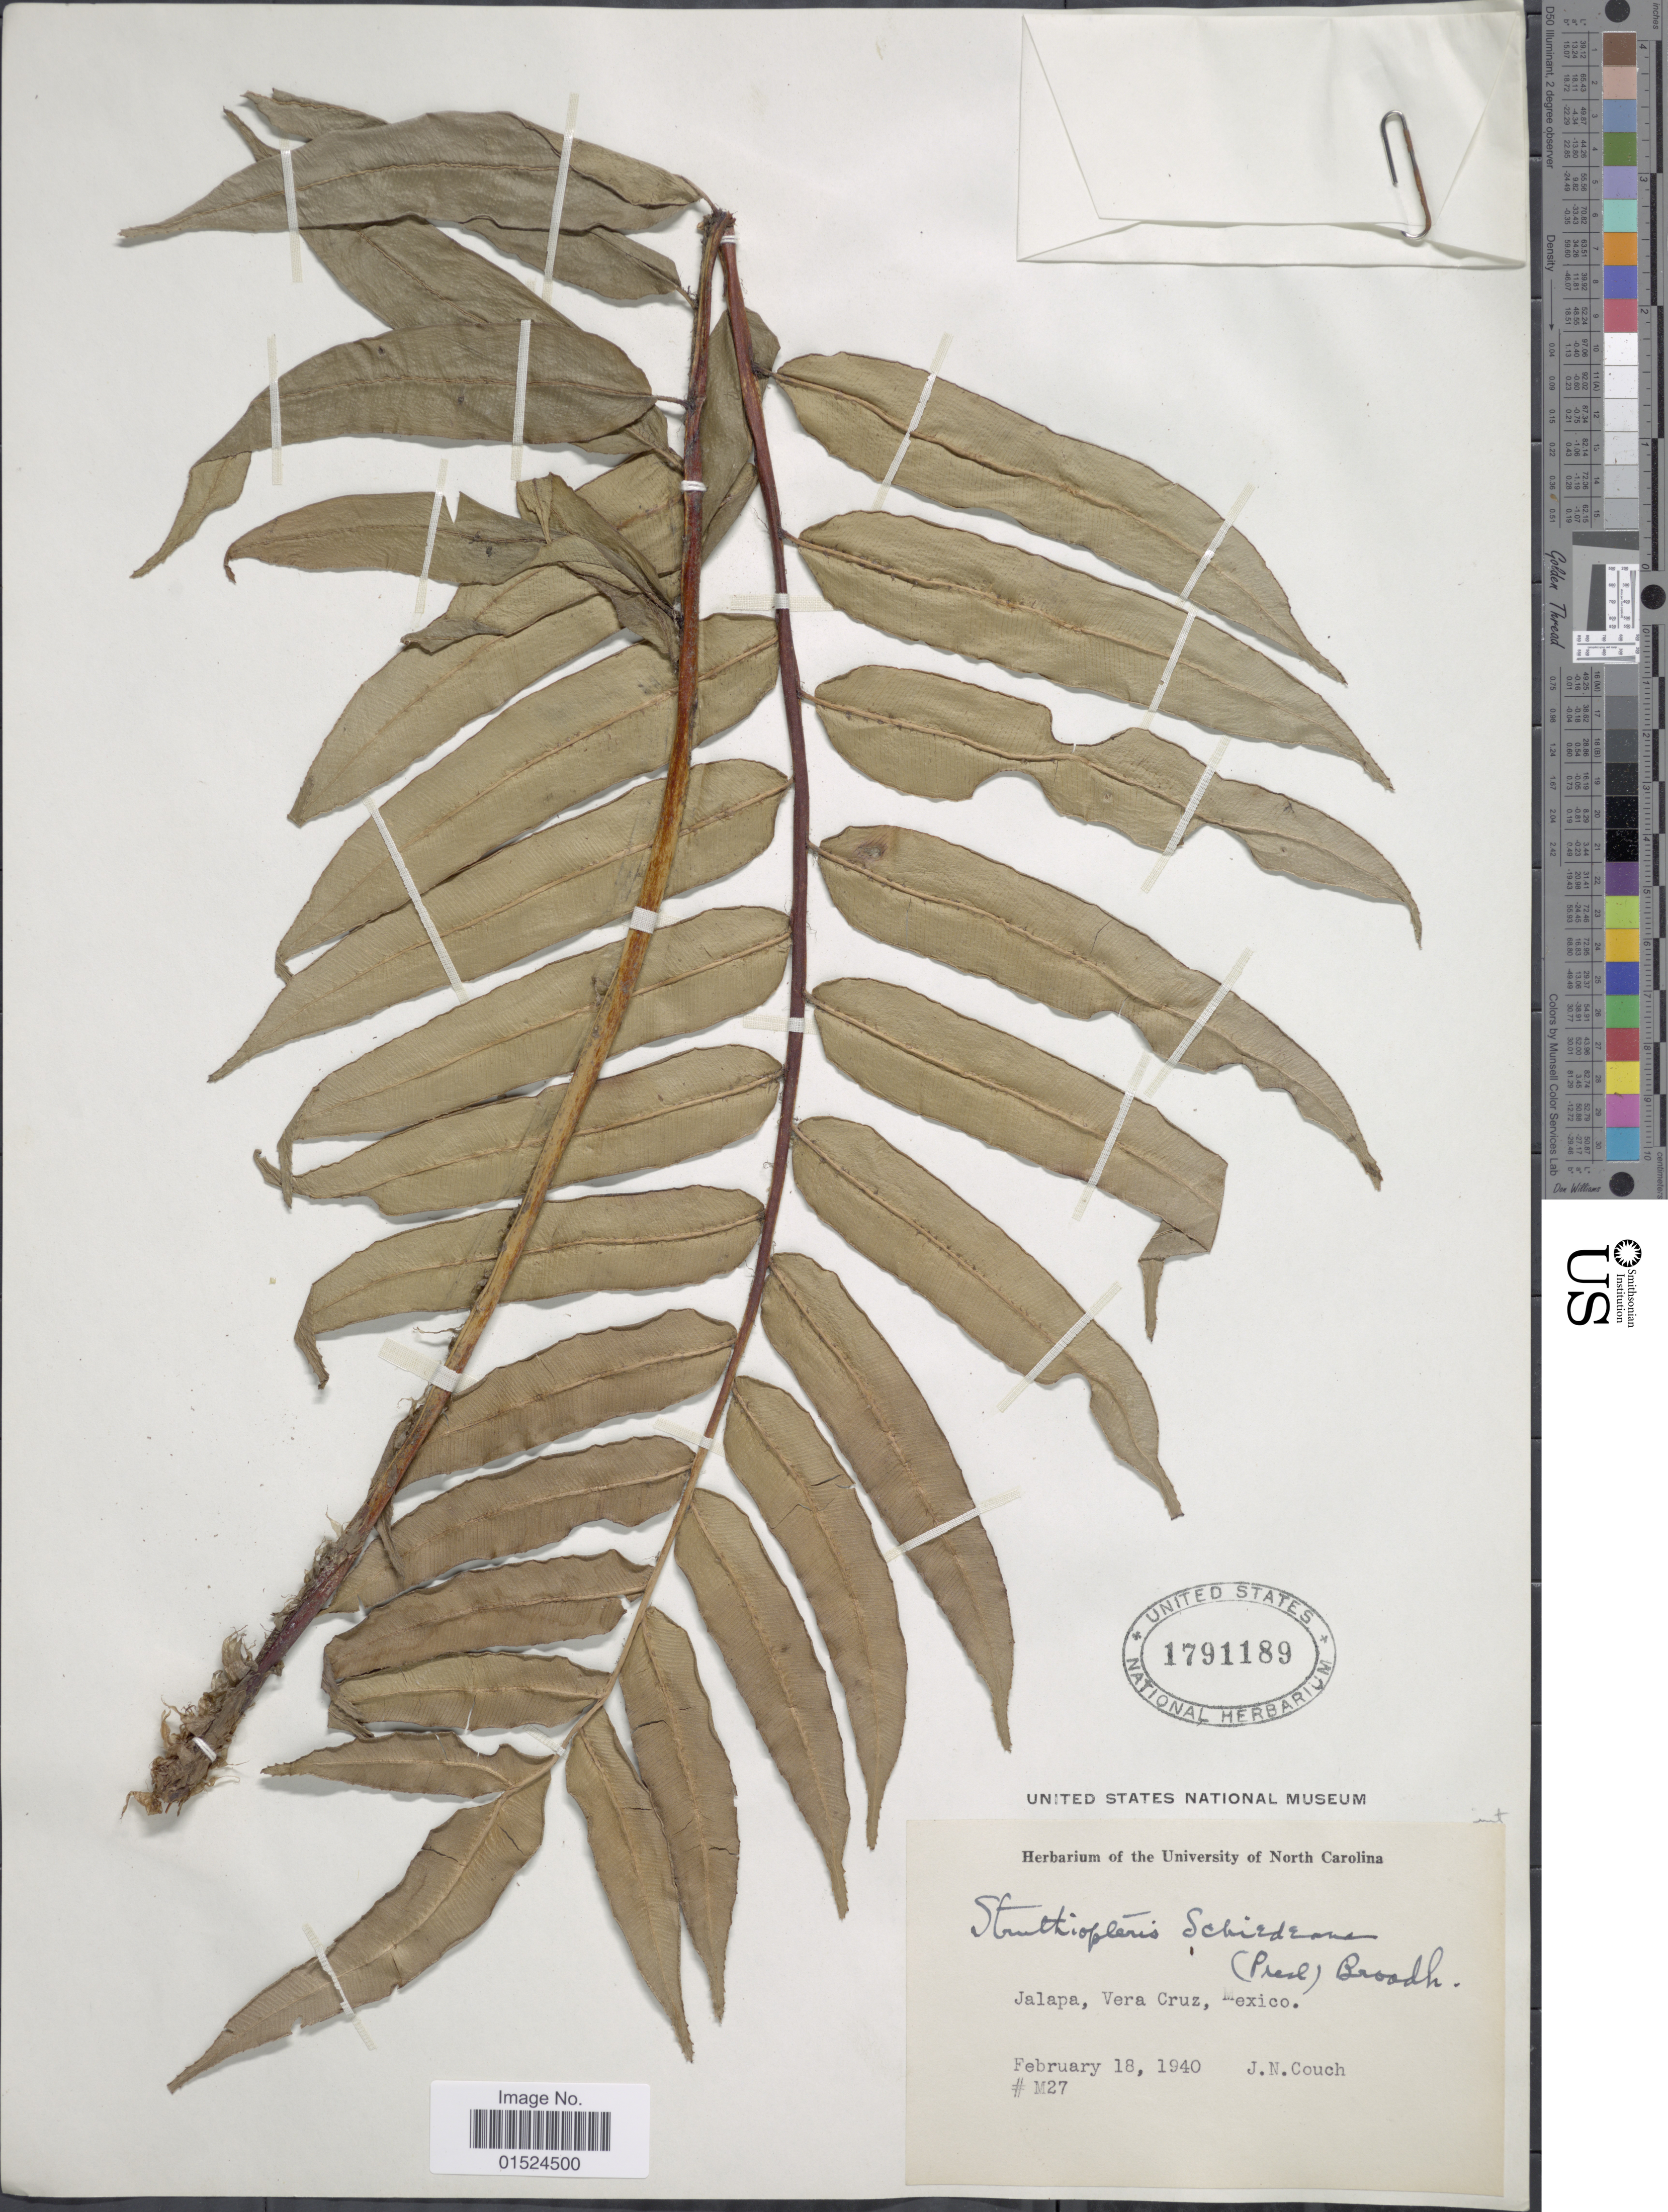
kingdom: Plantae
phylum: Tracheophyta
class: Polypodiopsida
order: Polypodiales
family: Blechnaceae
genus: Blechnum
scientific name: Blechnum schiedeanum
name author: (Schltdl. ex C. Presl) Hieron.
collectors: J. N. Couch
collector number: M27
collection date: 1940-02-18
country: Guatemala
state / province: Jalapa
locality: Vera Cruz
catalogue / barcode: US 1791189